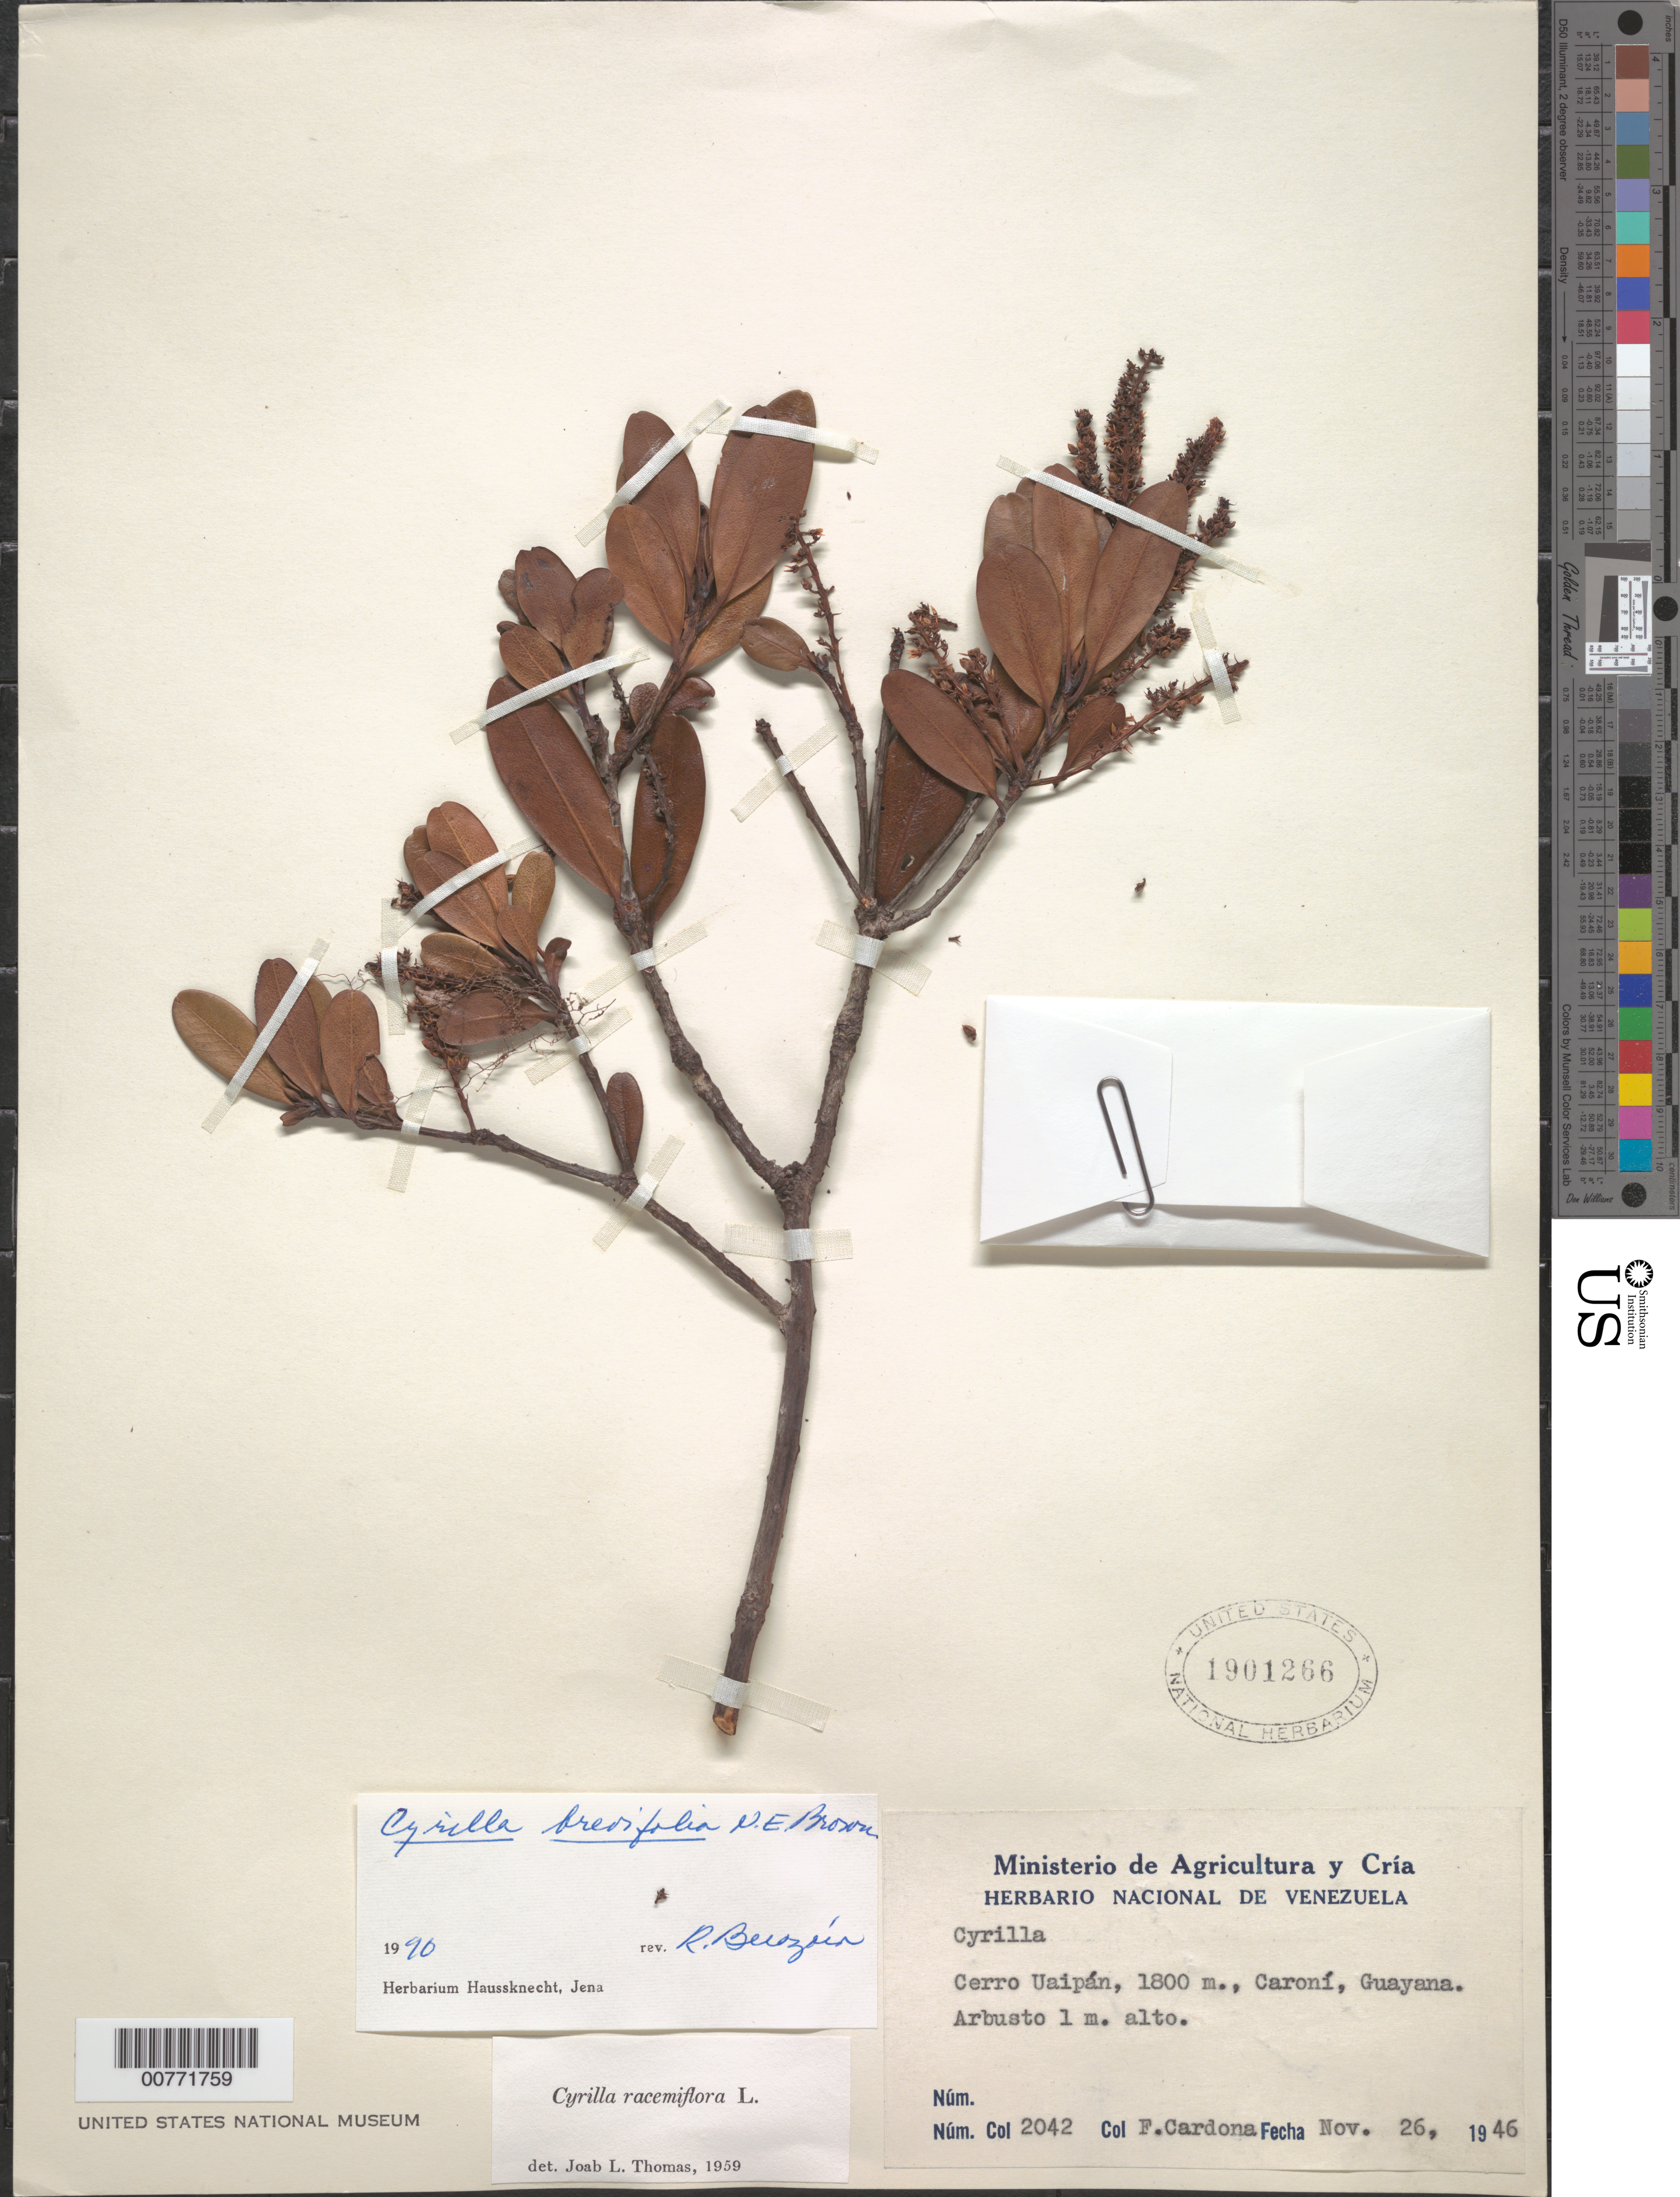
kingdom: Plantae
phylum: Tracheophyta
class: Magnoliopsida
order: Ericales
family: Cyrillaceae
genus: Cyrilla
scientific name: Cyrilla brevifolia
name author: N.E. Br.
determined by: Berozain, R.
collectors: F. Cardona Puig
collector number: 2042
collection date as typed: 26-Nov-46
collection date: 1946-11-26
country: Venezuela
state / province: Bolívar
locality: Cerro Uaipán, Río Caroní; Guayana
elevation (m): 1800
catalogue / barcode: US 1901266